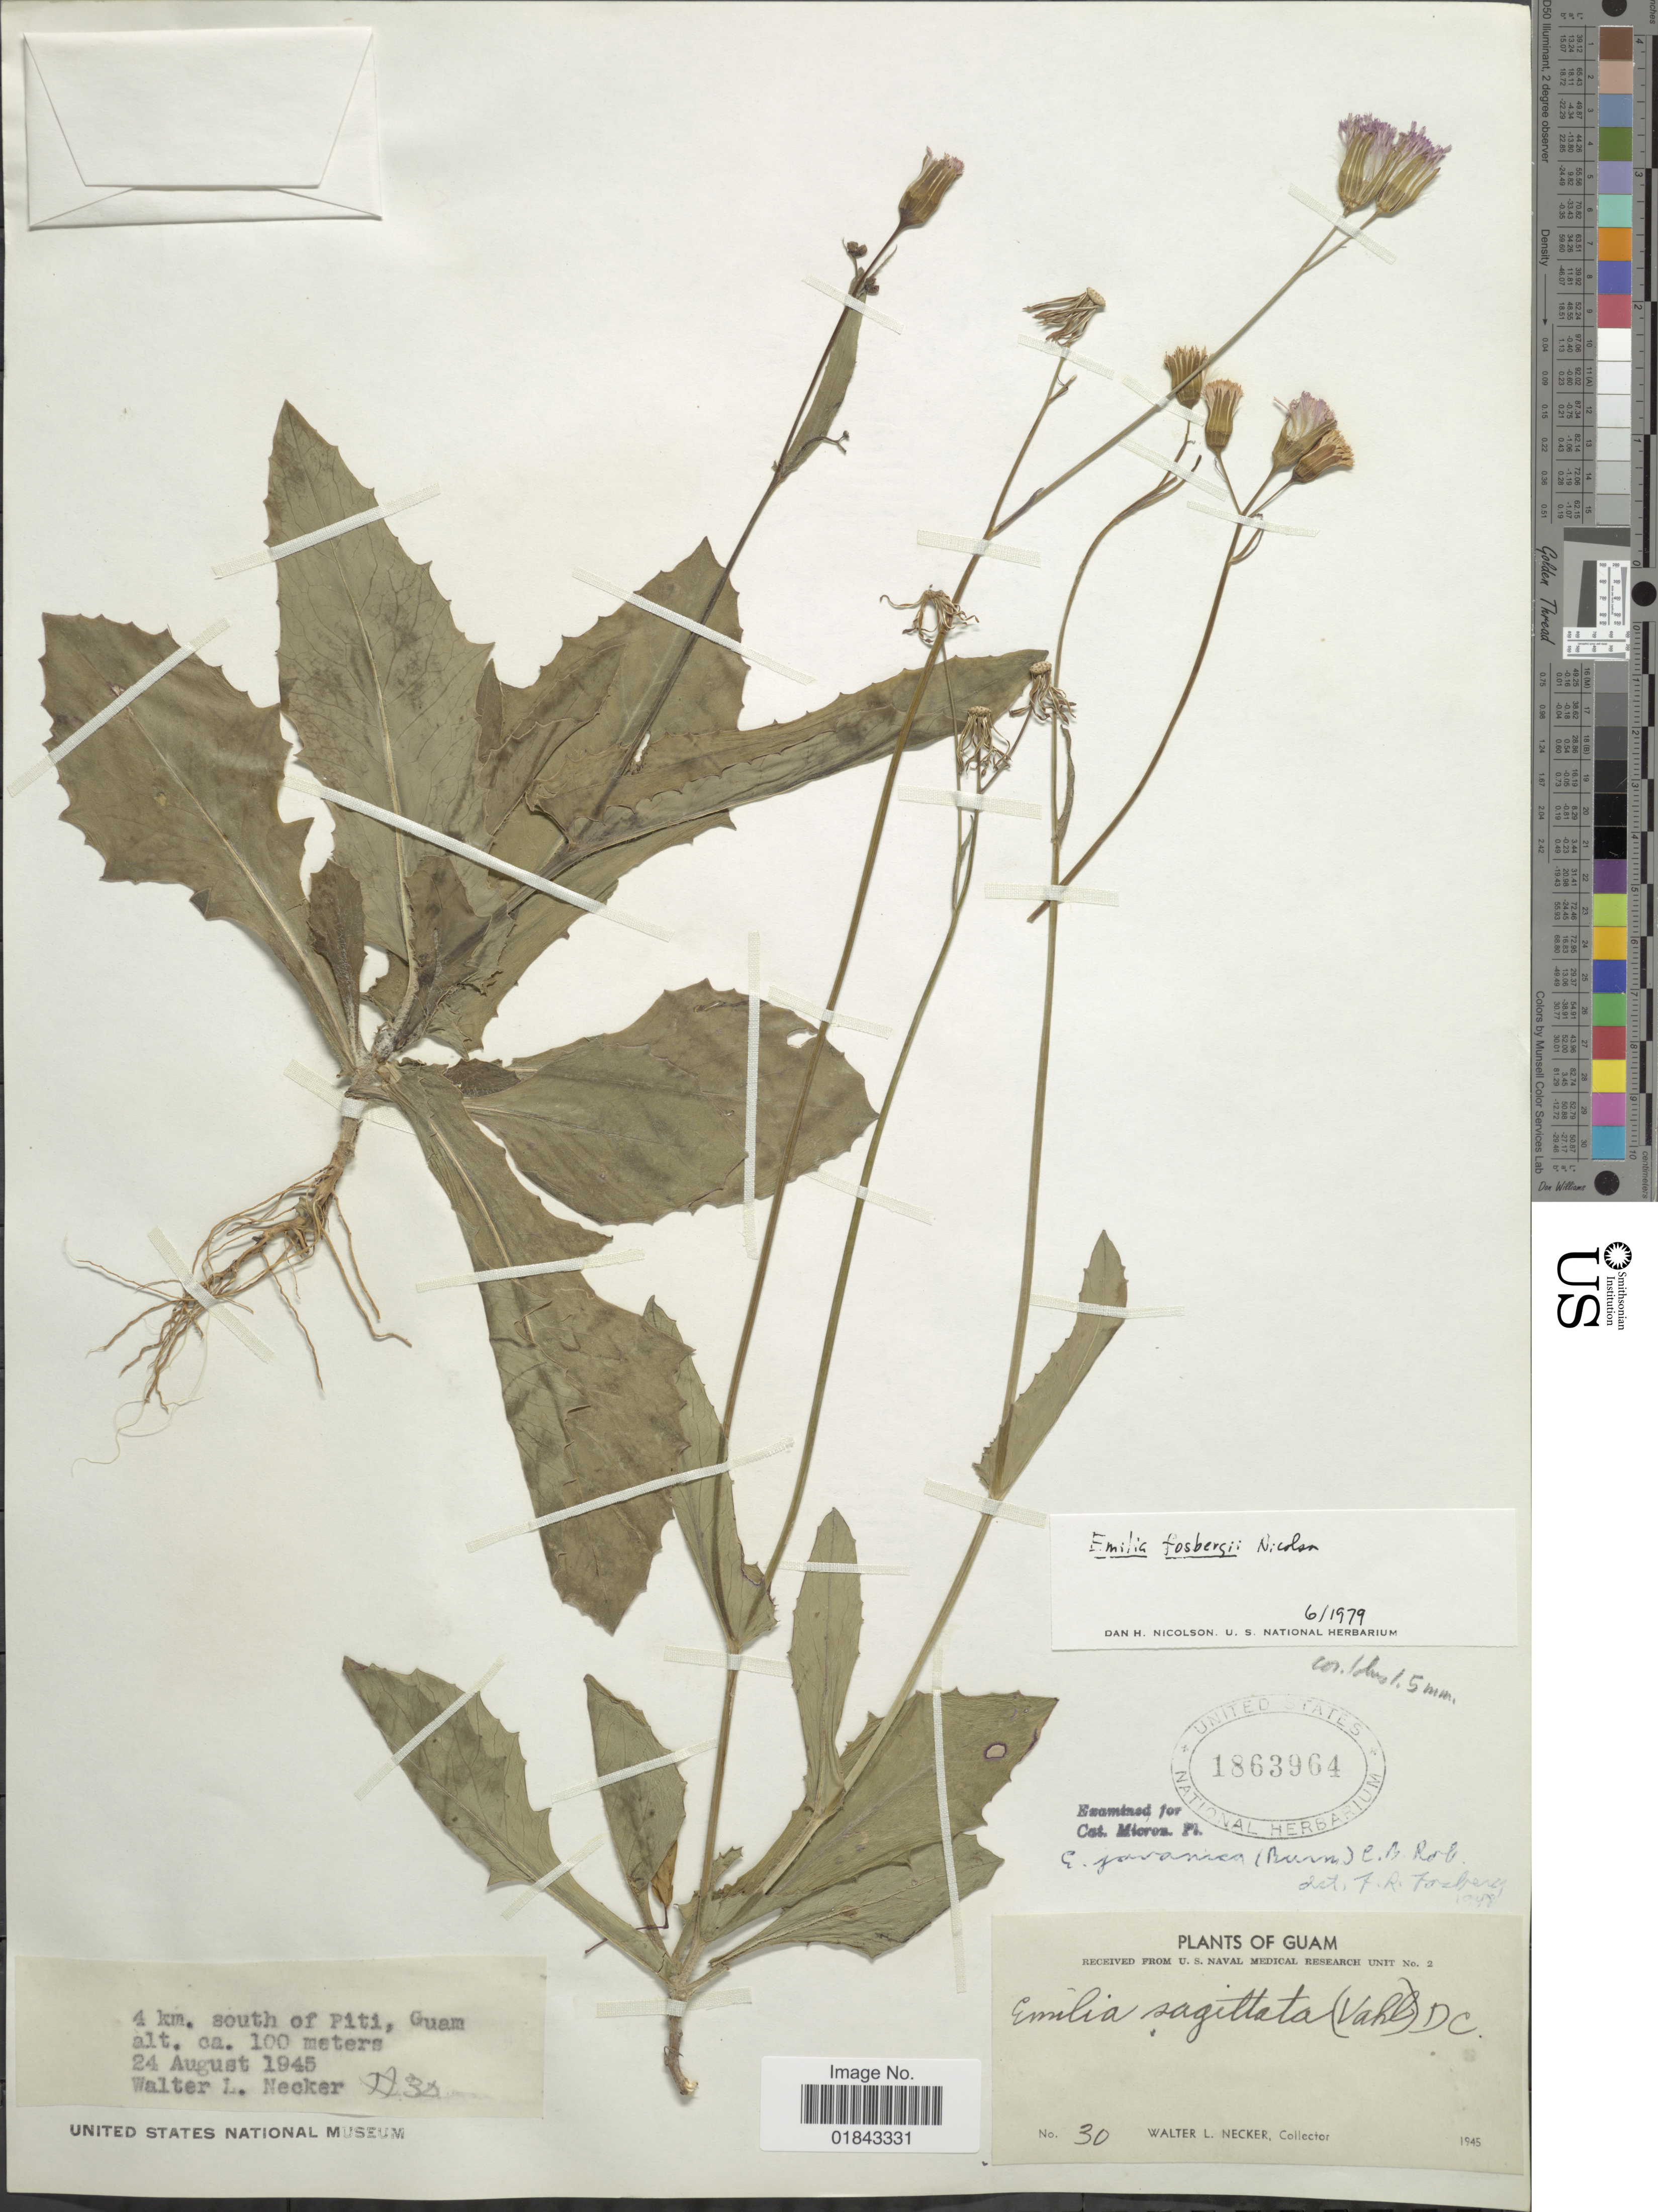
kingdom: Plantae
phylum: Tracheophyta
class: Magnoliopsida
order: Asterales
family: Asteraceae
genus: Emilia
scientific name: Emilia fosbergii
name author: Nicolson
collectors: W. L. Necker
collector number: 30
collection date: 1945-08-24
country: Guam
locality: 4 km. south of Piti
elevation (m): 100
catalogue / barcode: US 1863964